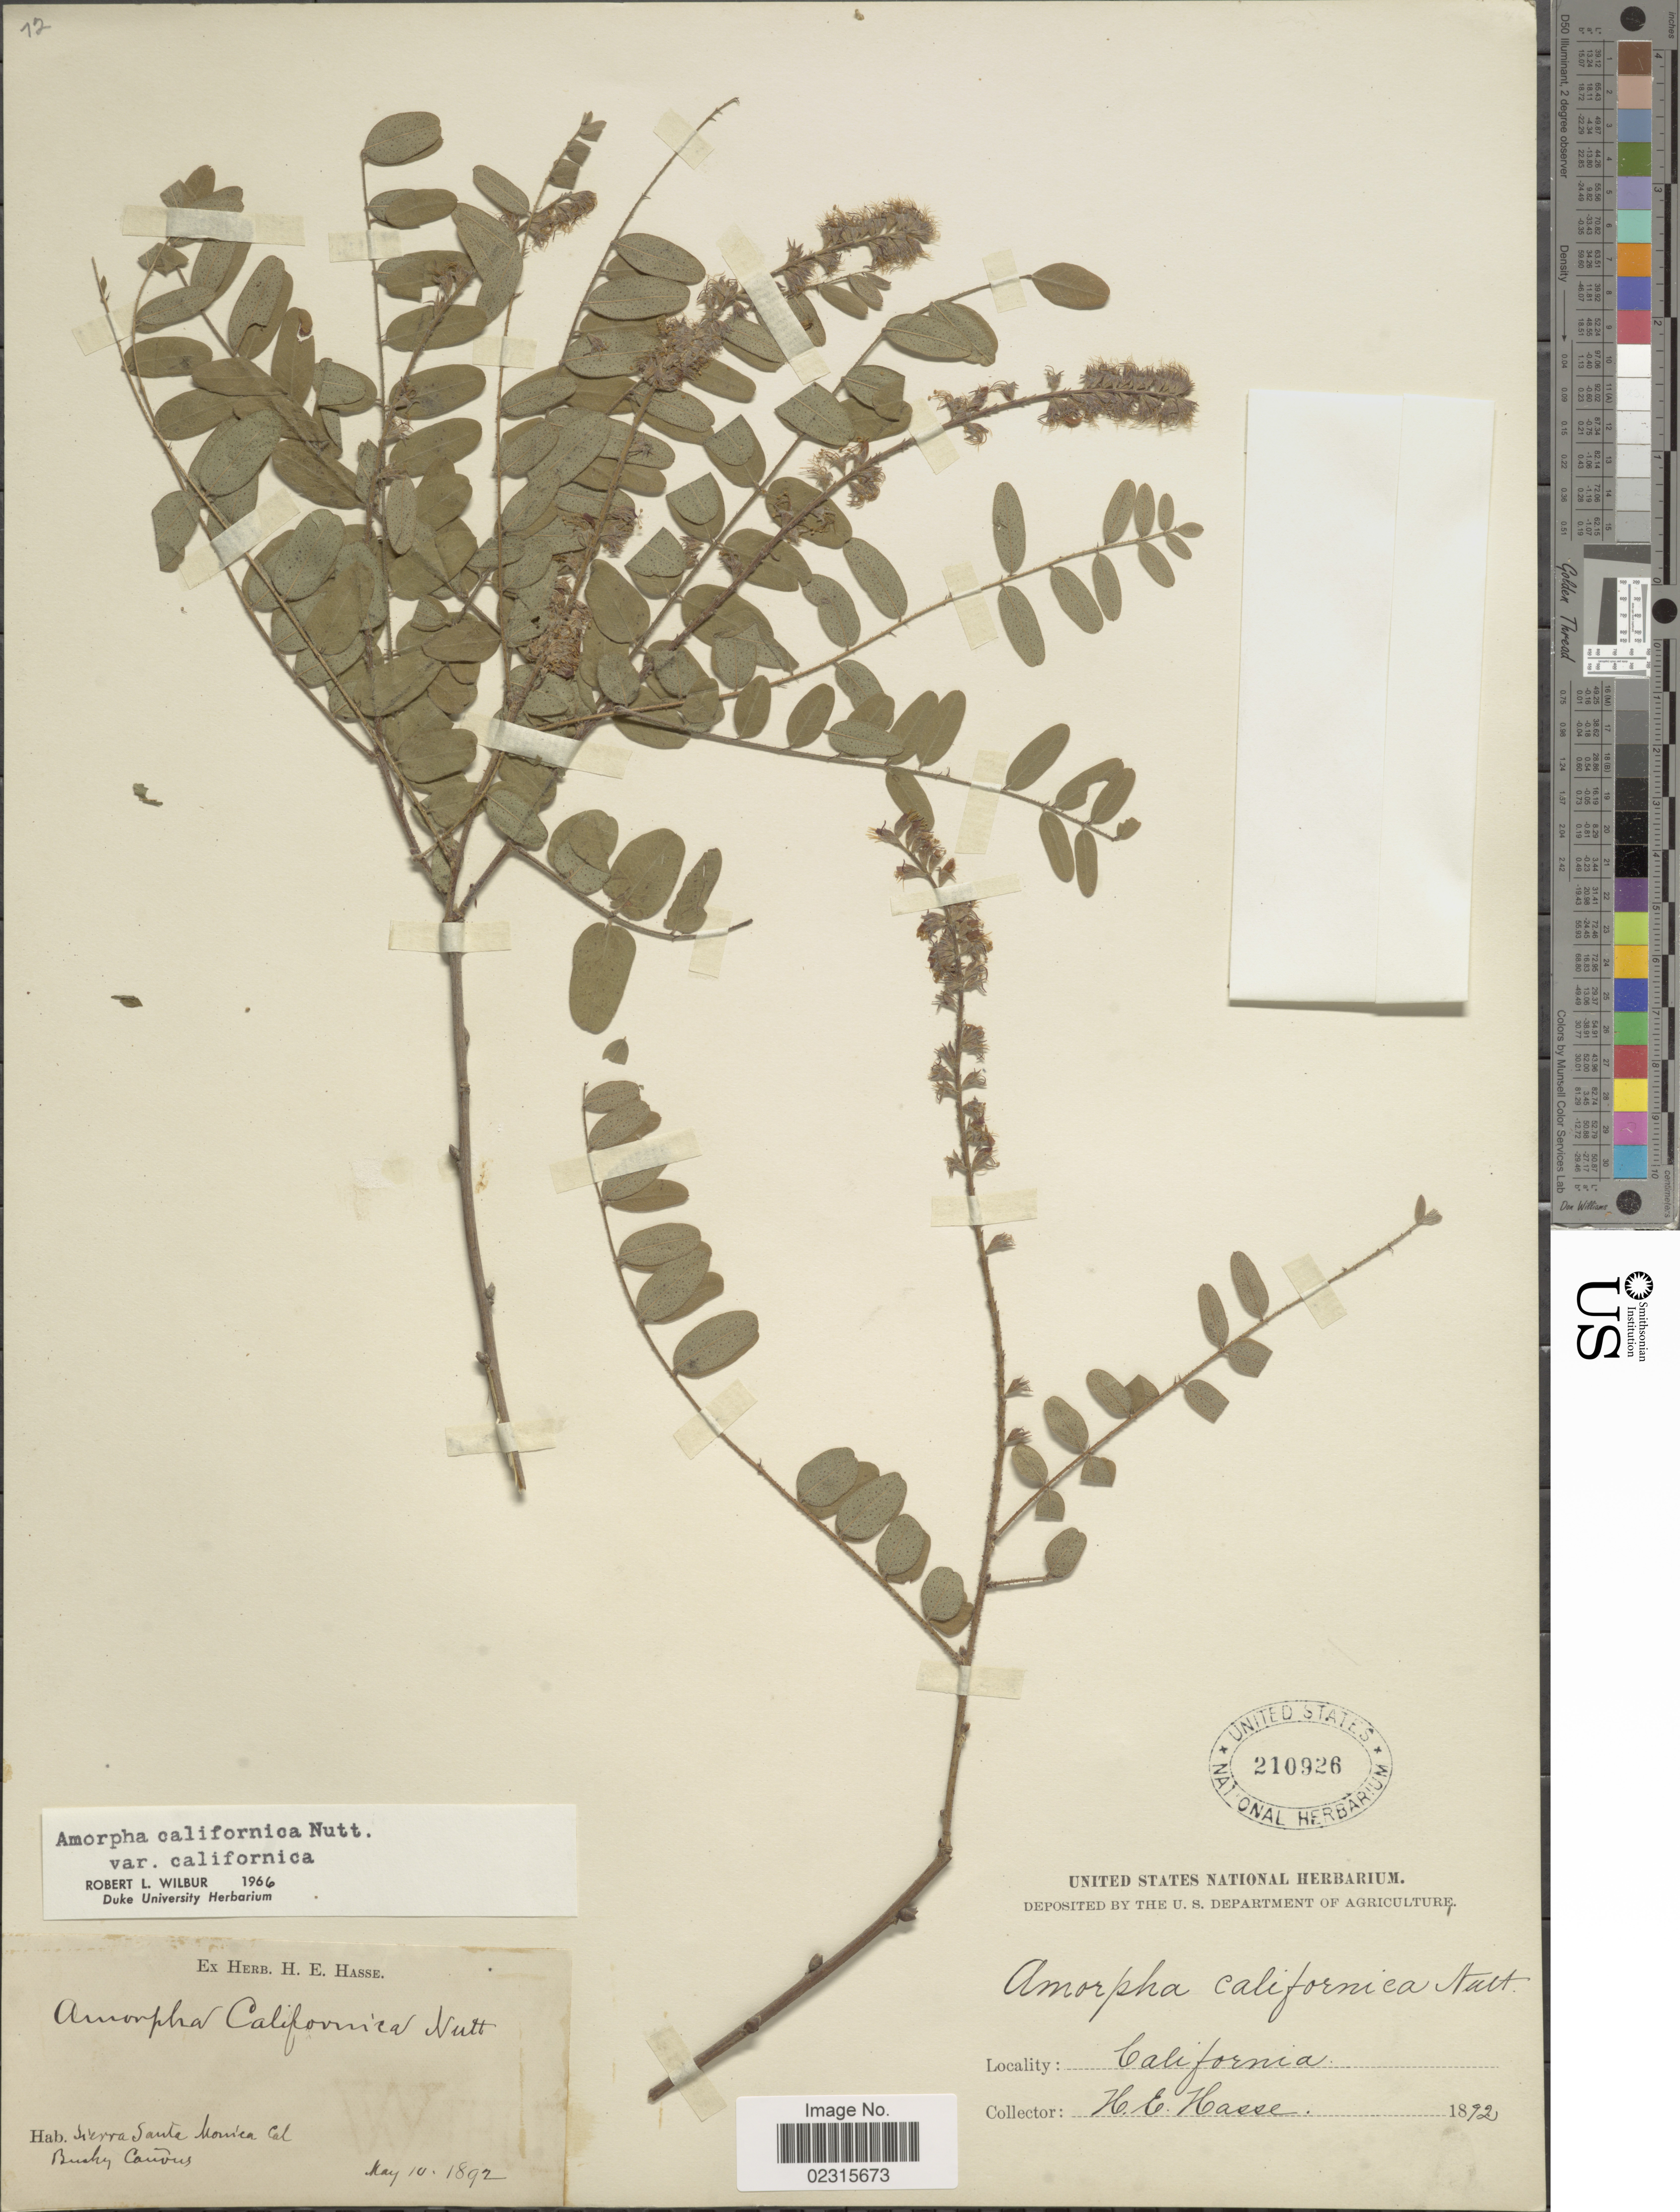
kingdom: Plantae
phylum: Tracheophyta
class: Magnoliopsida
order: Fabales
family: Fabaceae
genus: Amorpha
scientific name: Amorpha californica var. californica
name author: Nutt.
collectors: H. E. Hasse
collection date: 1892-05-10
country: United States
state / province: California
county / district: Los Angeles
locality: Sierra Santa Monica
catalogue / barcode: US 210926